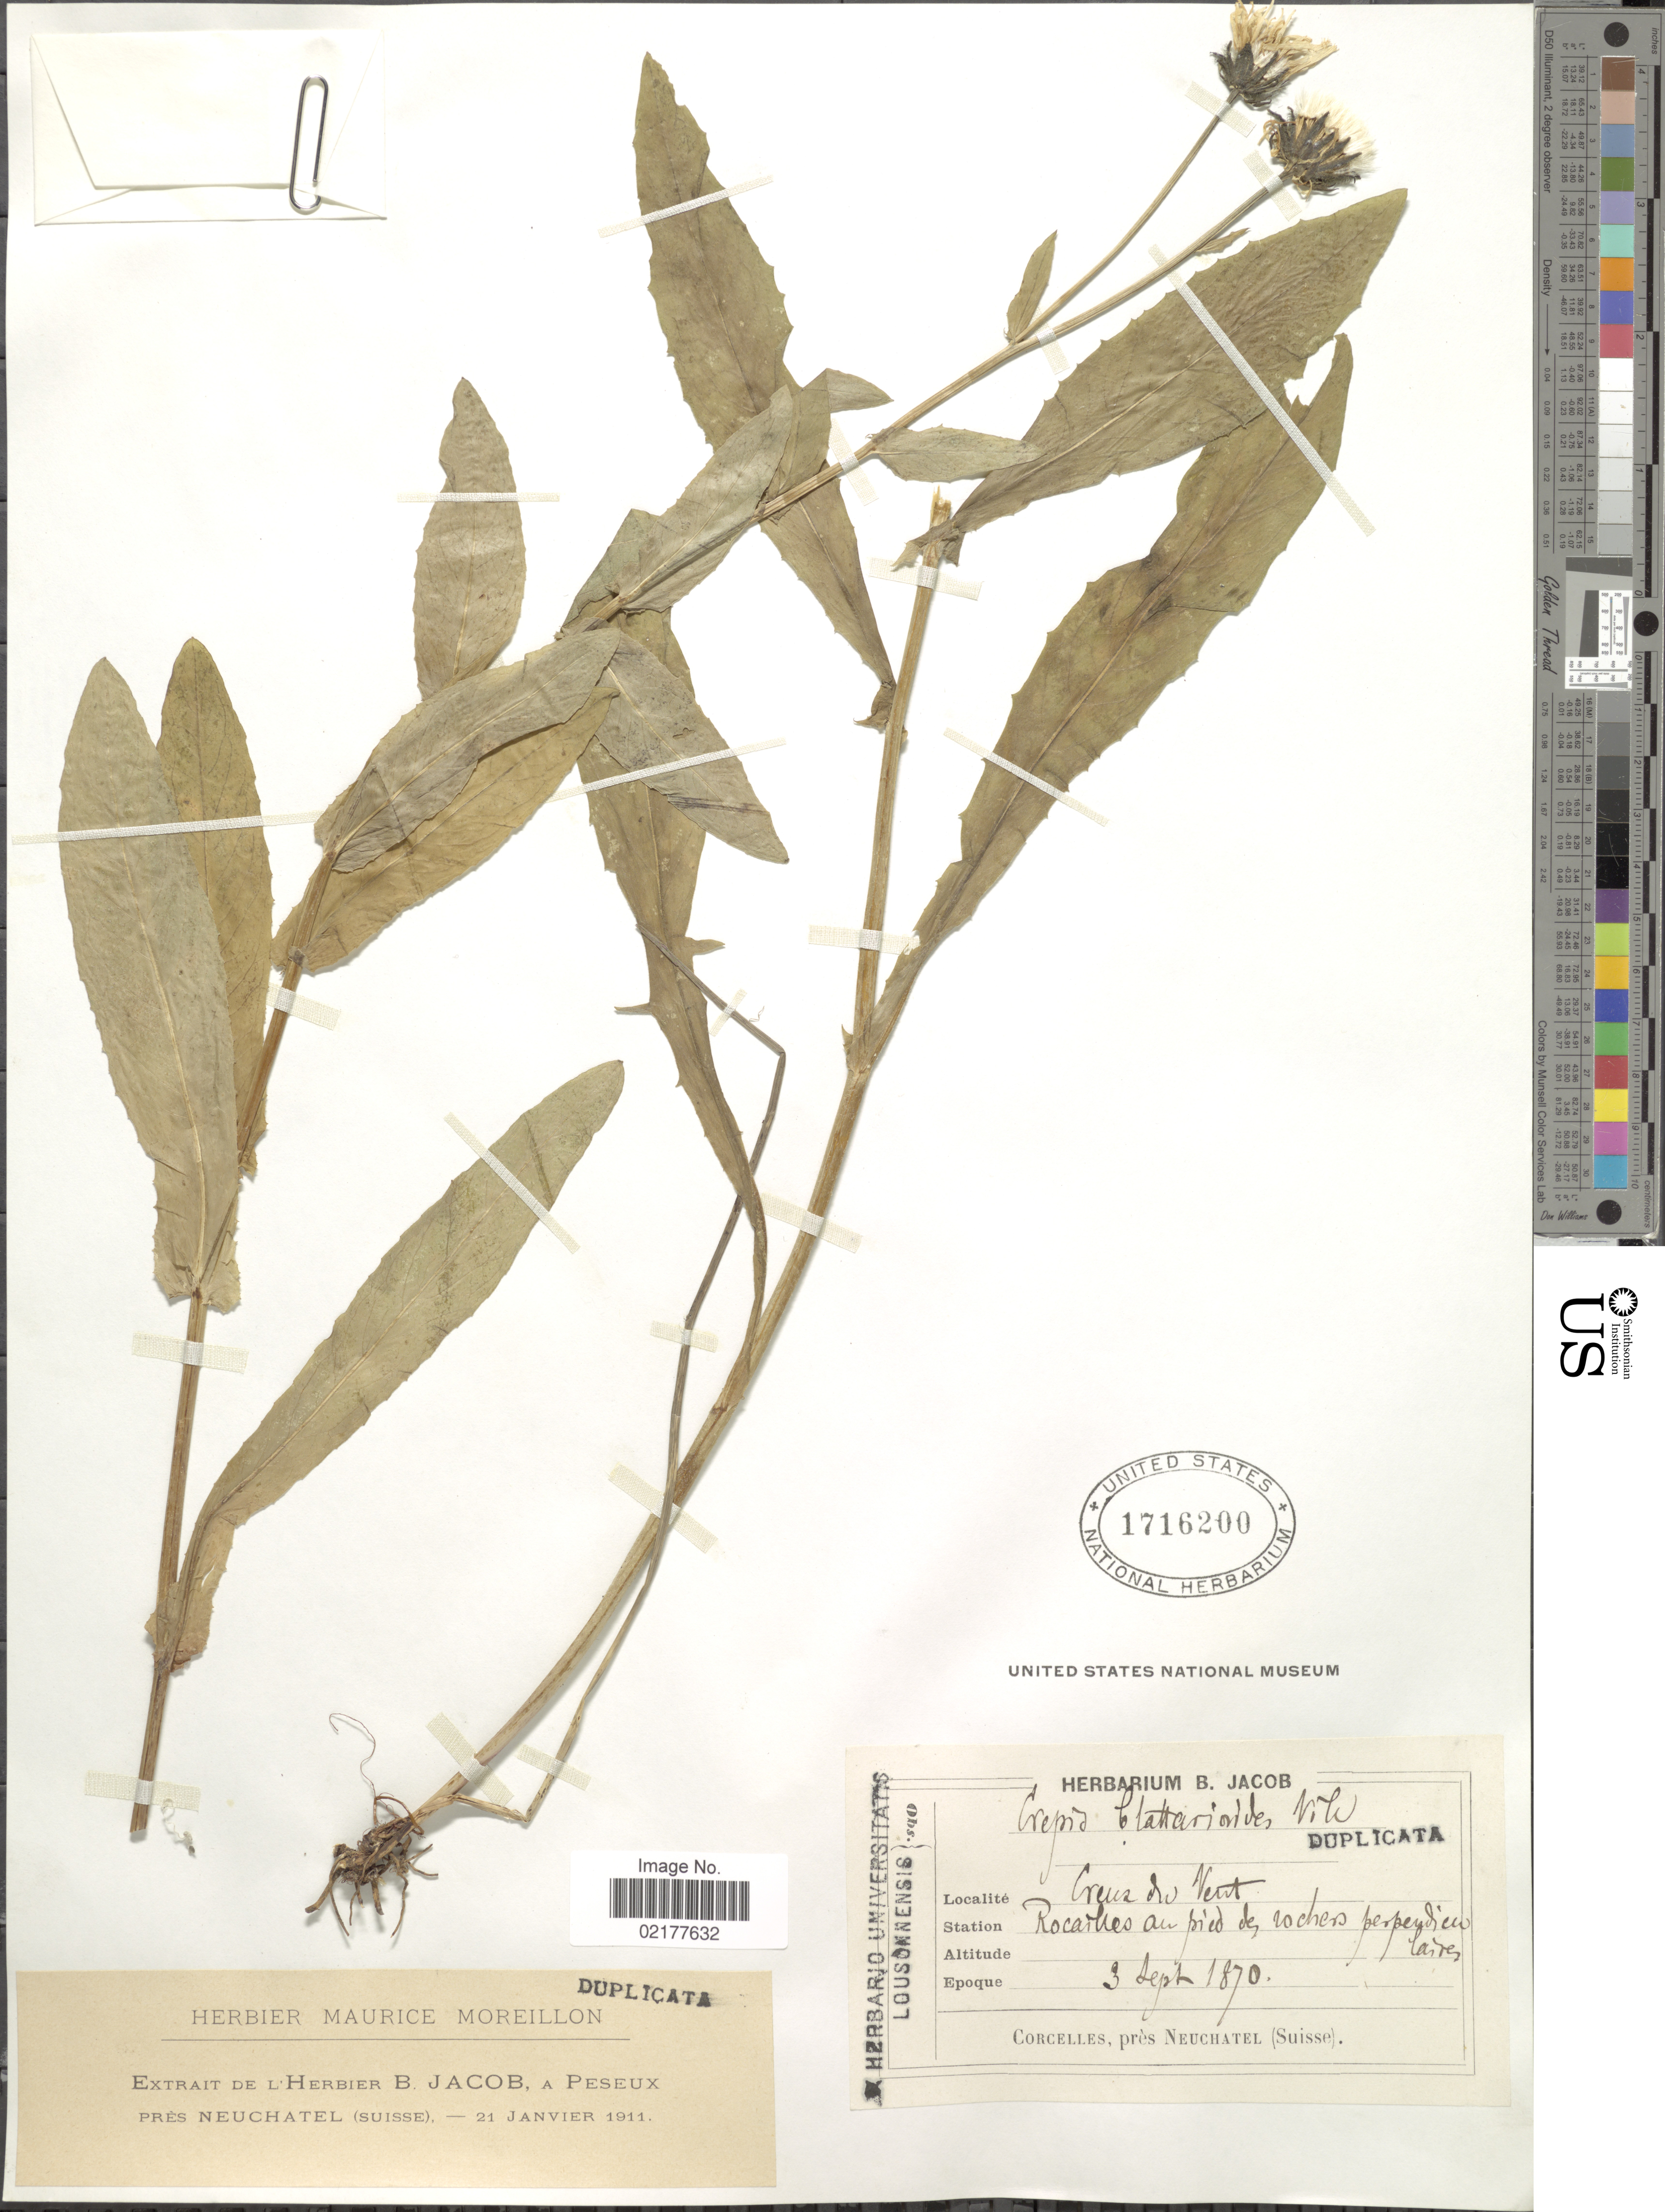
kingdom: Plantae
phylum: Tracheophyta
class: Magnoliopsida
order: Asterales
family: Asteraceae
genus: Crepis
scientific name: Crepis pyrenaica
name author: (L.) Greuter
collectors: ex herb. Jacob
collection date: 1870-09-03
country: Switzerland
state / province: Neuchâtel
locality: Creux du Van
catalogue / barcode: US 1716200